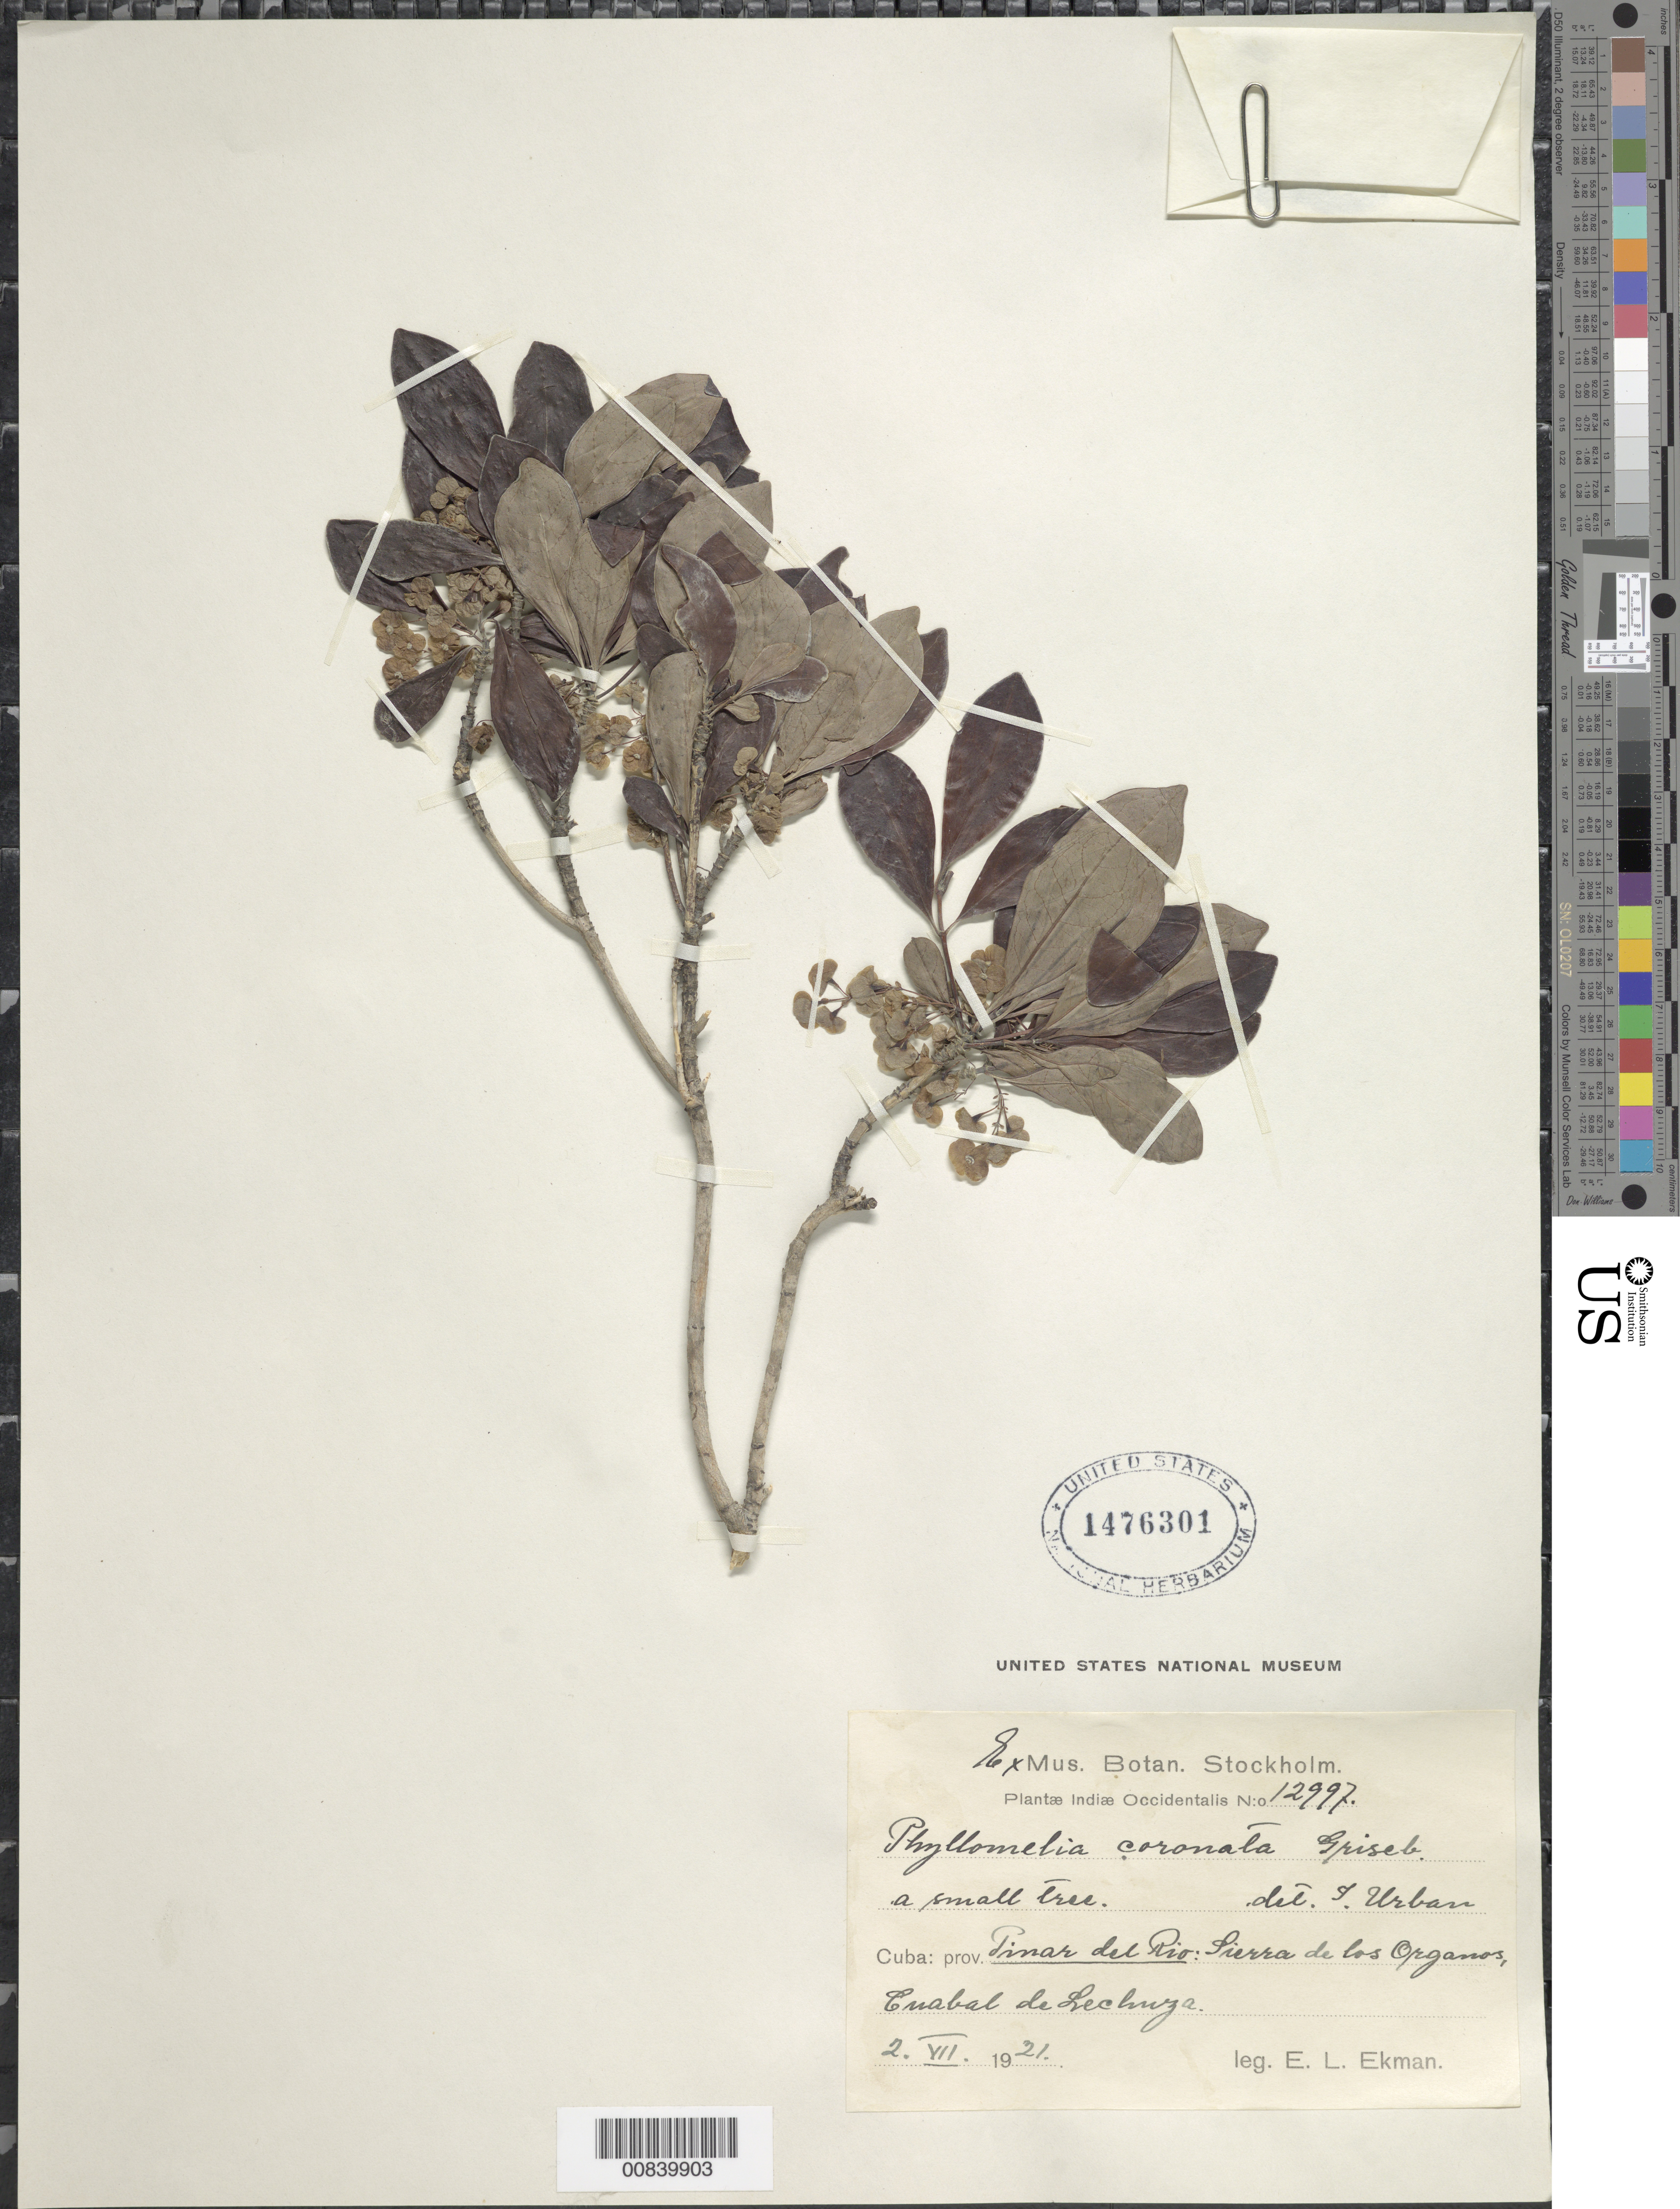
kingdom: Plantae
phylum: Tracheophyta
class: Magnoliopsida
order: Gentianales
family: Rubiaceae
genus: Phyllomelia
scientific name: Phyllomelia coronata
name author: Griseb.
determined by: Urban, Ignatz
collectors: E. L. Ekman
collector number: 12997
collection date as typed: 02 Jul 1921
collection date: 1921-07-02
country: Cuba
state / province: Pinar del Río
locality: Sierra de los Organos, Cuabal de Lechuza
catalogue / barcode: US 1476301